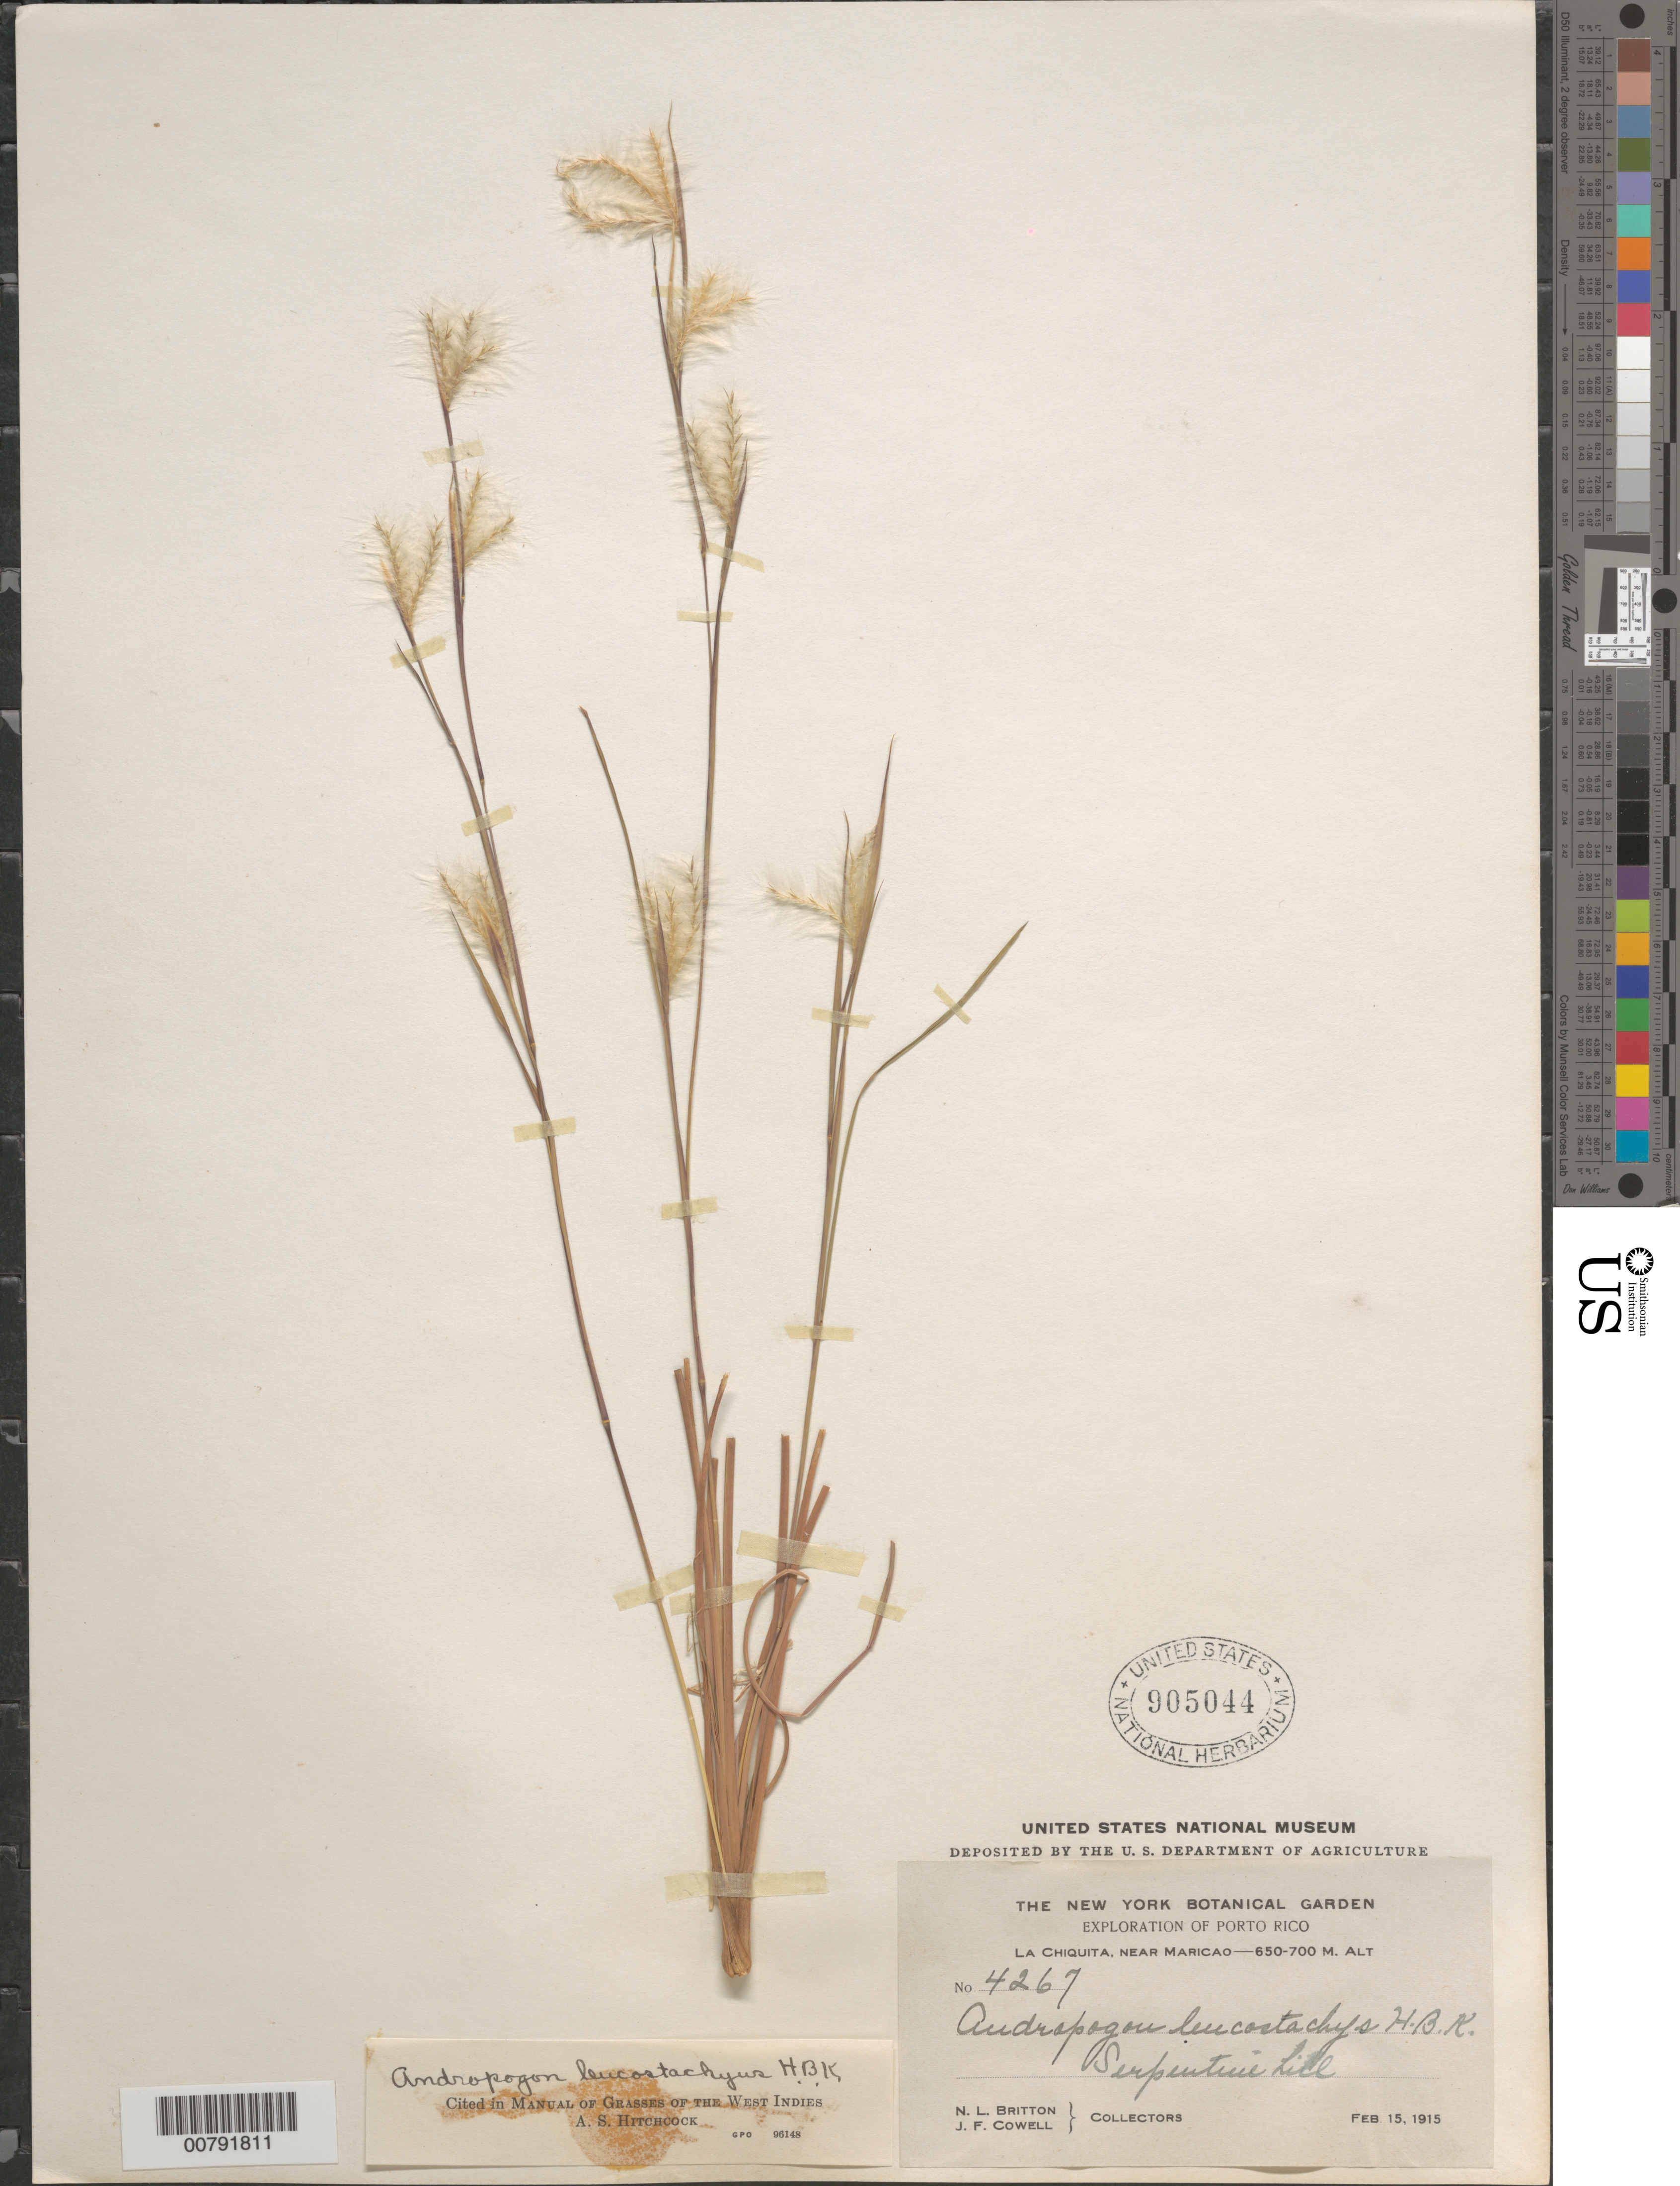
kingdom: Plantae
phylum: Tracheophyta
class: Liliopsida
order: Poales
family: Poaceae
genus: Andropogon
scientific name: Andropogon leucostachyus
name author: Kunth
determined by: Hitchcock, Albert S.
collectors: N. Britton & J. F. Cowell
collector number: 4267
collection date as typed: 15 Feb 1915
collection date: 1915-02-15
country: Puerto Rico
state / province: Maricao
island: Puerto Rico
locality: La Chiquita, near Maricao, Serpentine Hill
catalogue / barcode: US 905044